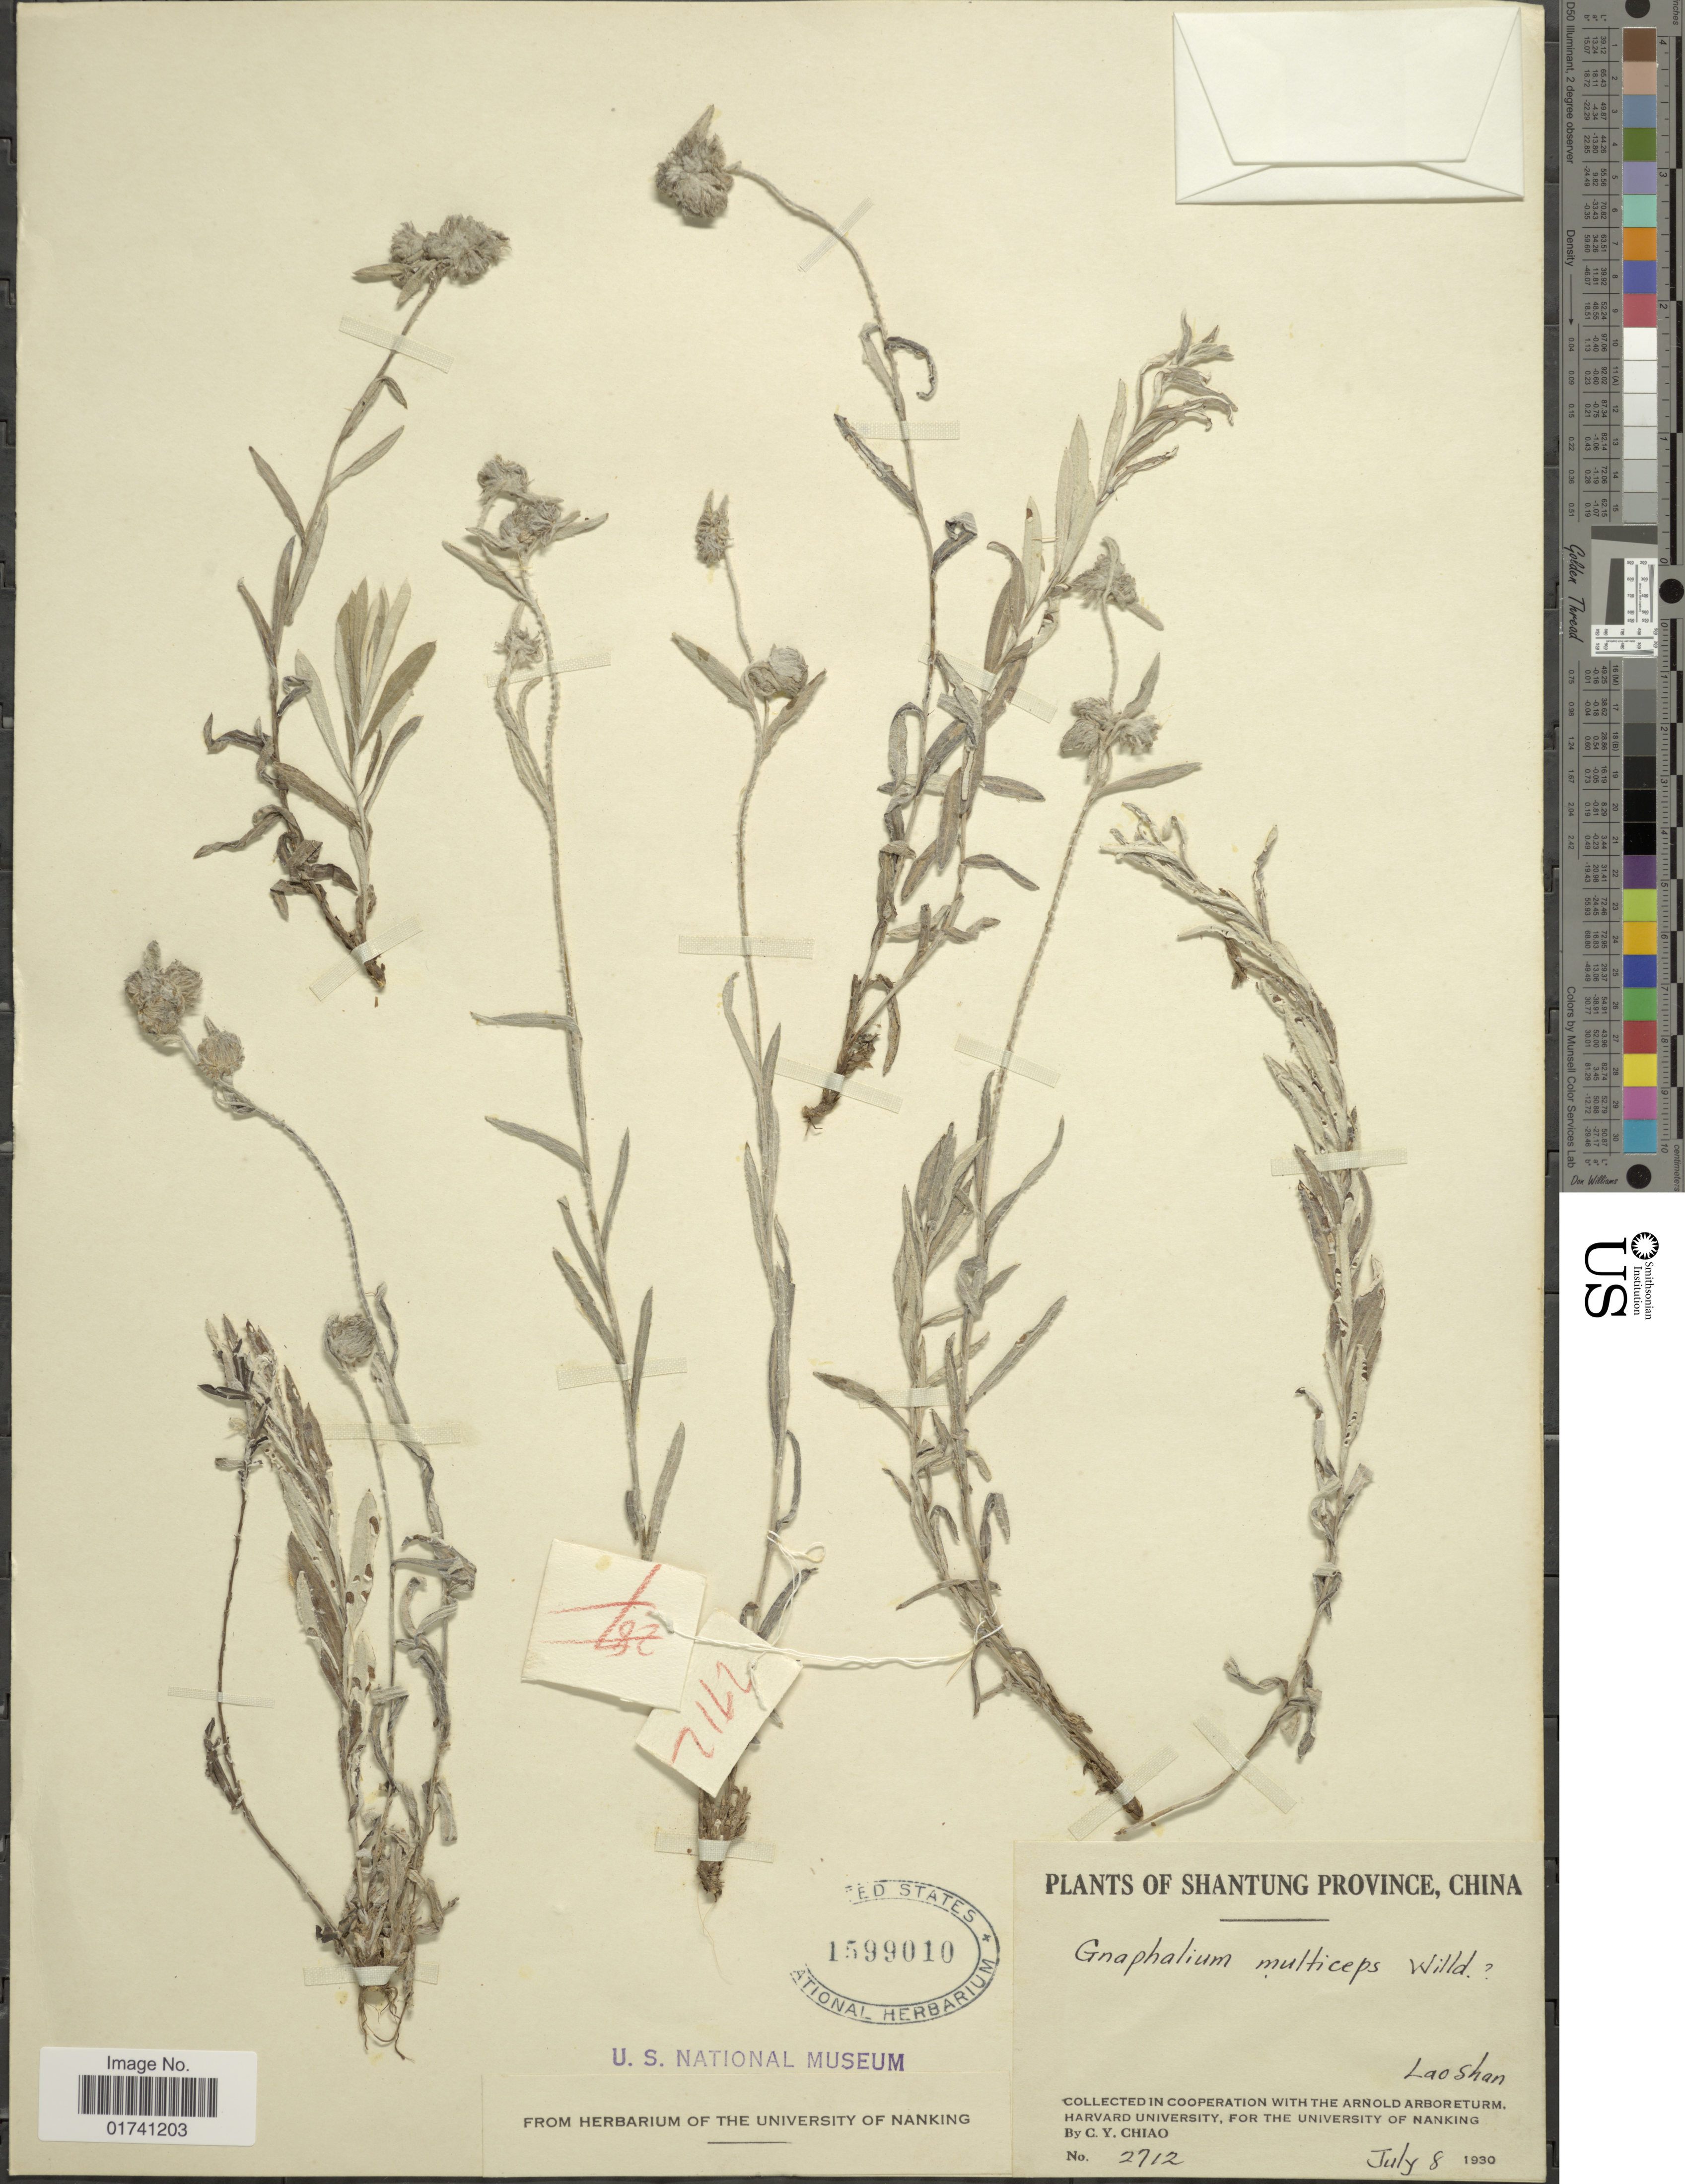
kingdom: Plantae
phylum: Tracheophyta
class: Magnoliopsida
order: Asterales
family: Asteraceae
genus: Laphangium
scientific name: Laphangium affine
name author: (D. Don) Tzvelev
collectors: C. Y. Chiao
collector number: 2712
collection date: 1930-07-08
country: China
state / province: Shandong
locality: Shantung Province. Lao Shan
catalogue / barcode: US 1599010